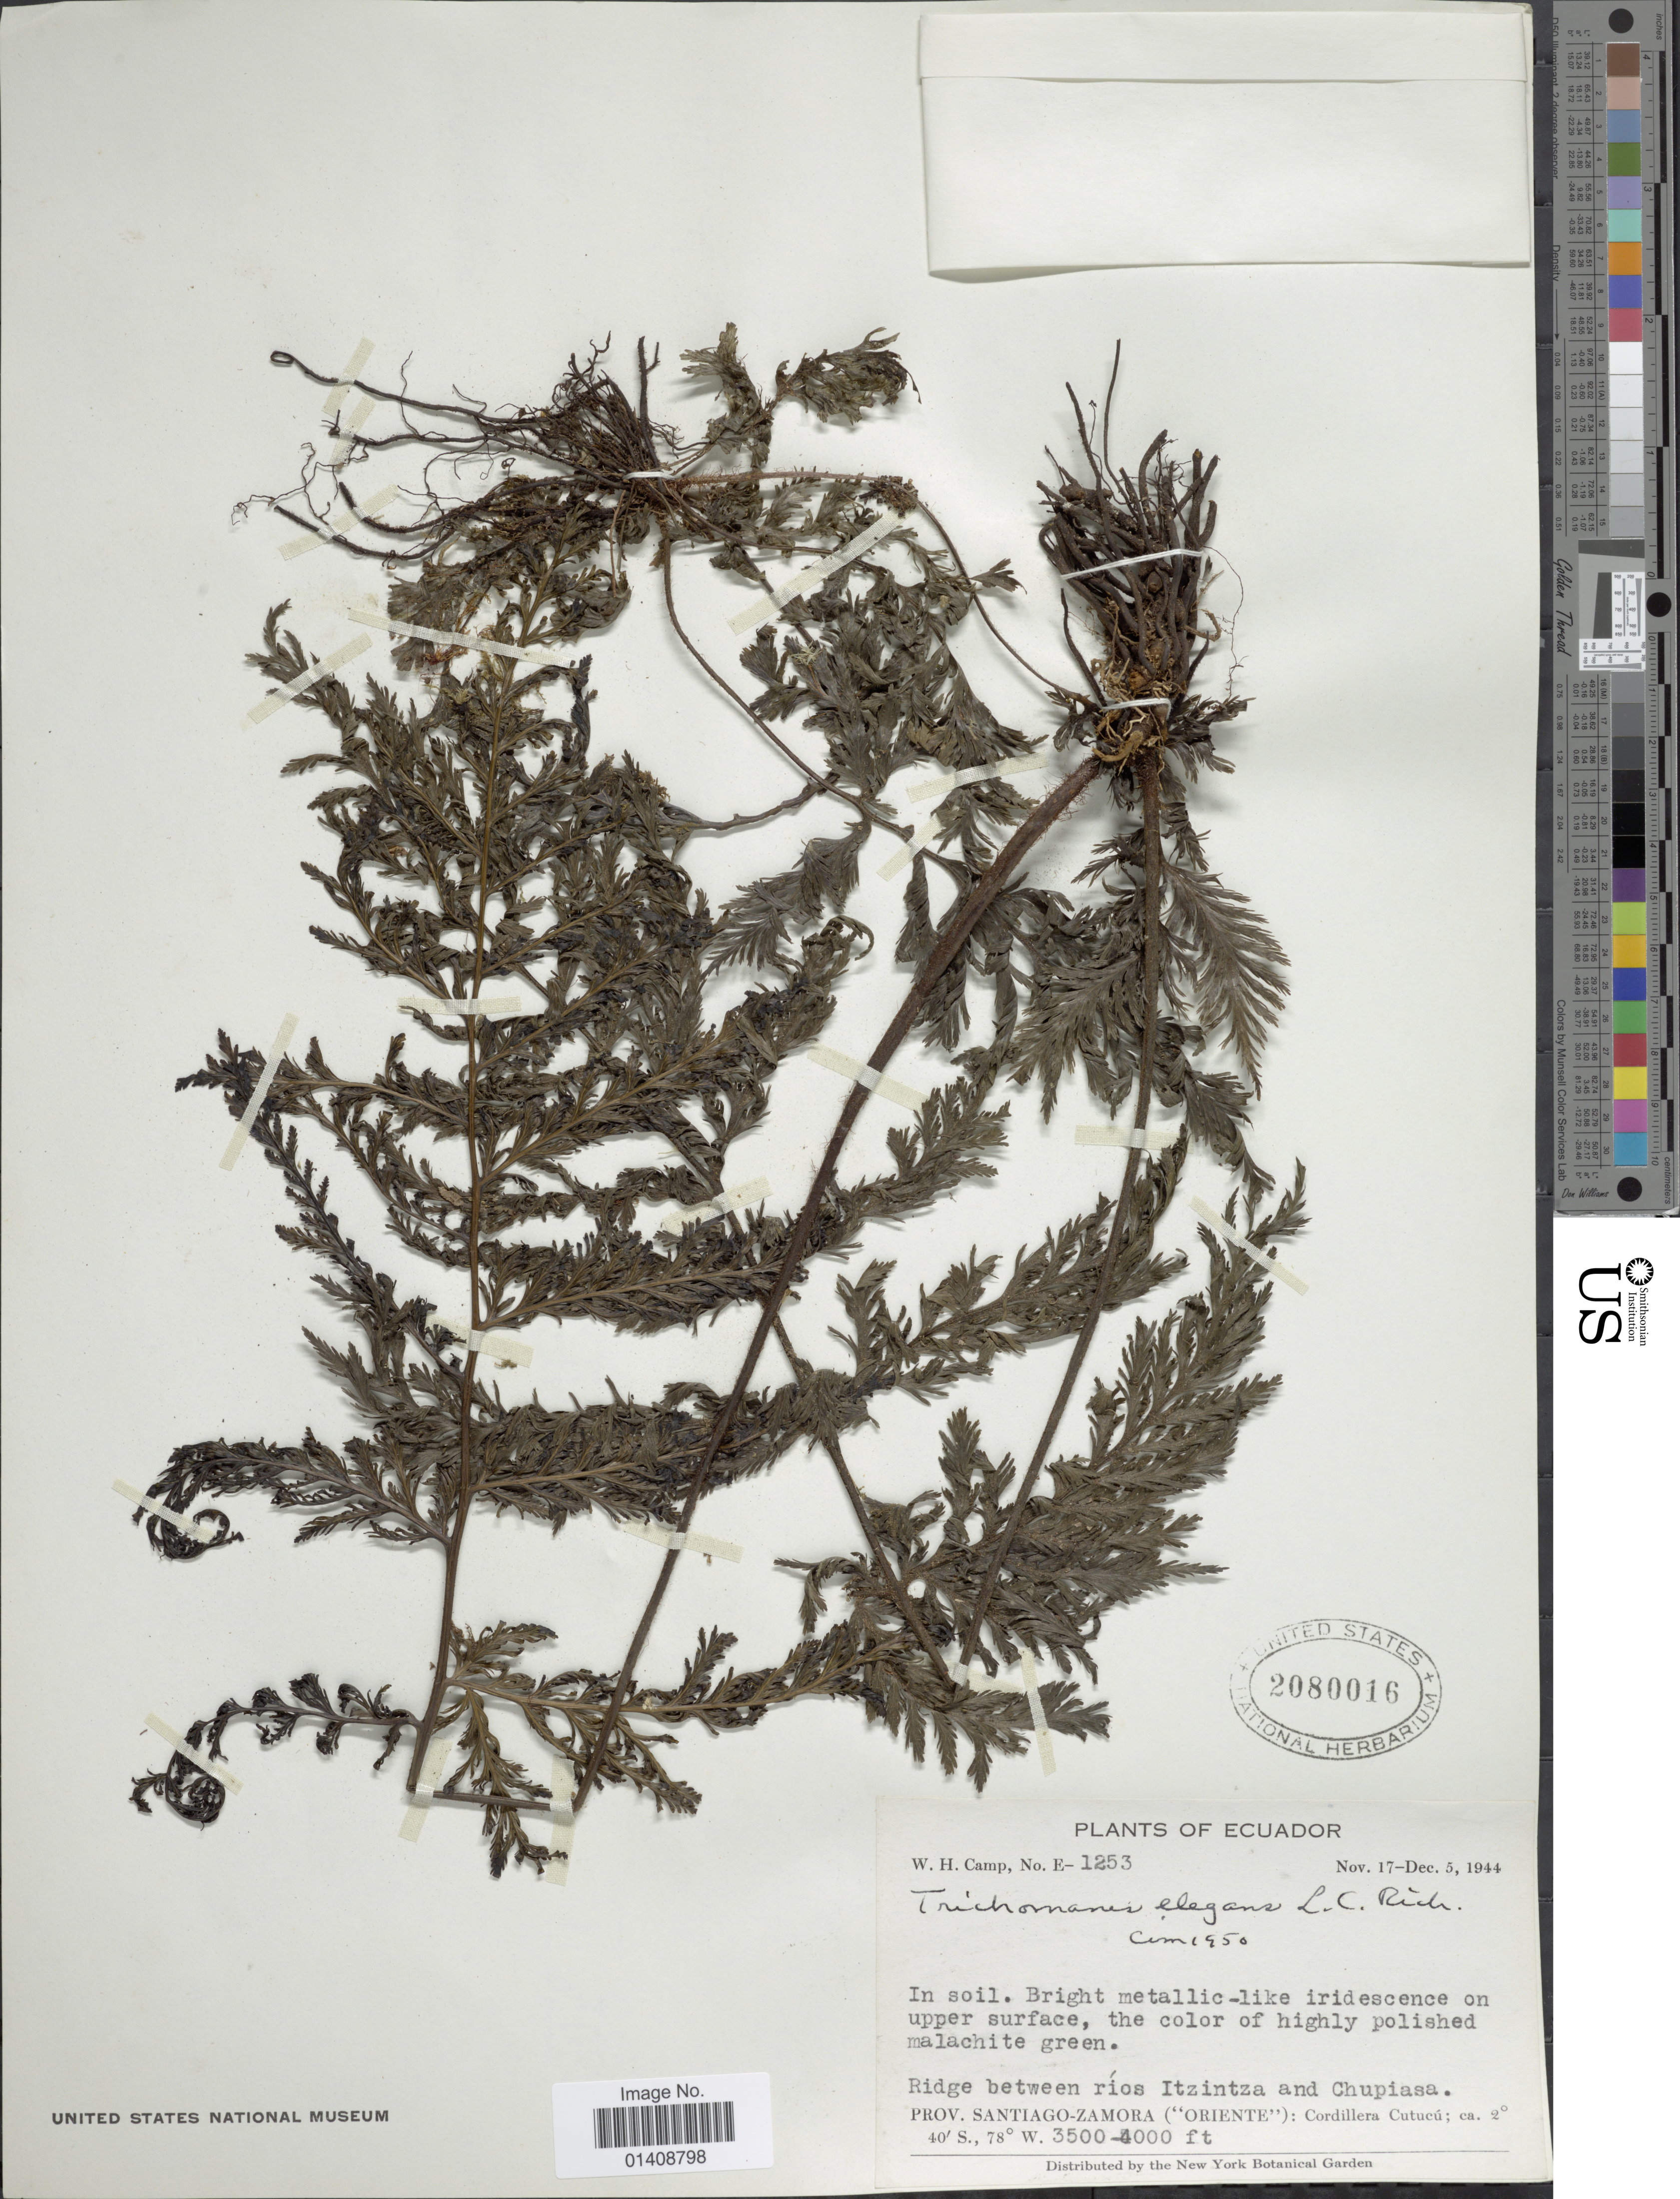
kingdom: Plantae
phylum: Tracheophyta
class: Polypodiopsida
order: Hymenophyllales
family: Hymenophyllaceae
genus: Trichomanes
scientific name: Trichomanes elegans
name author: Rich.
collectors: W. H. Camp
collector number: E-1253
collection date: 1944-11-17/1944-12-05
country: Ecuador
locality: Ridge between rios Itzintza and Chupiasa. Prov. Santiago-Zamora (Oriente): Cordillera Cutucu.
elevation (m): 1067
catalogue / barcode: US 2080016